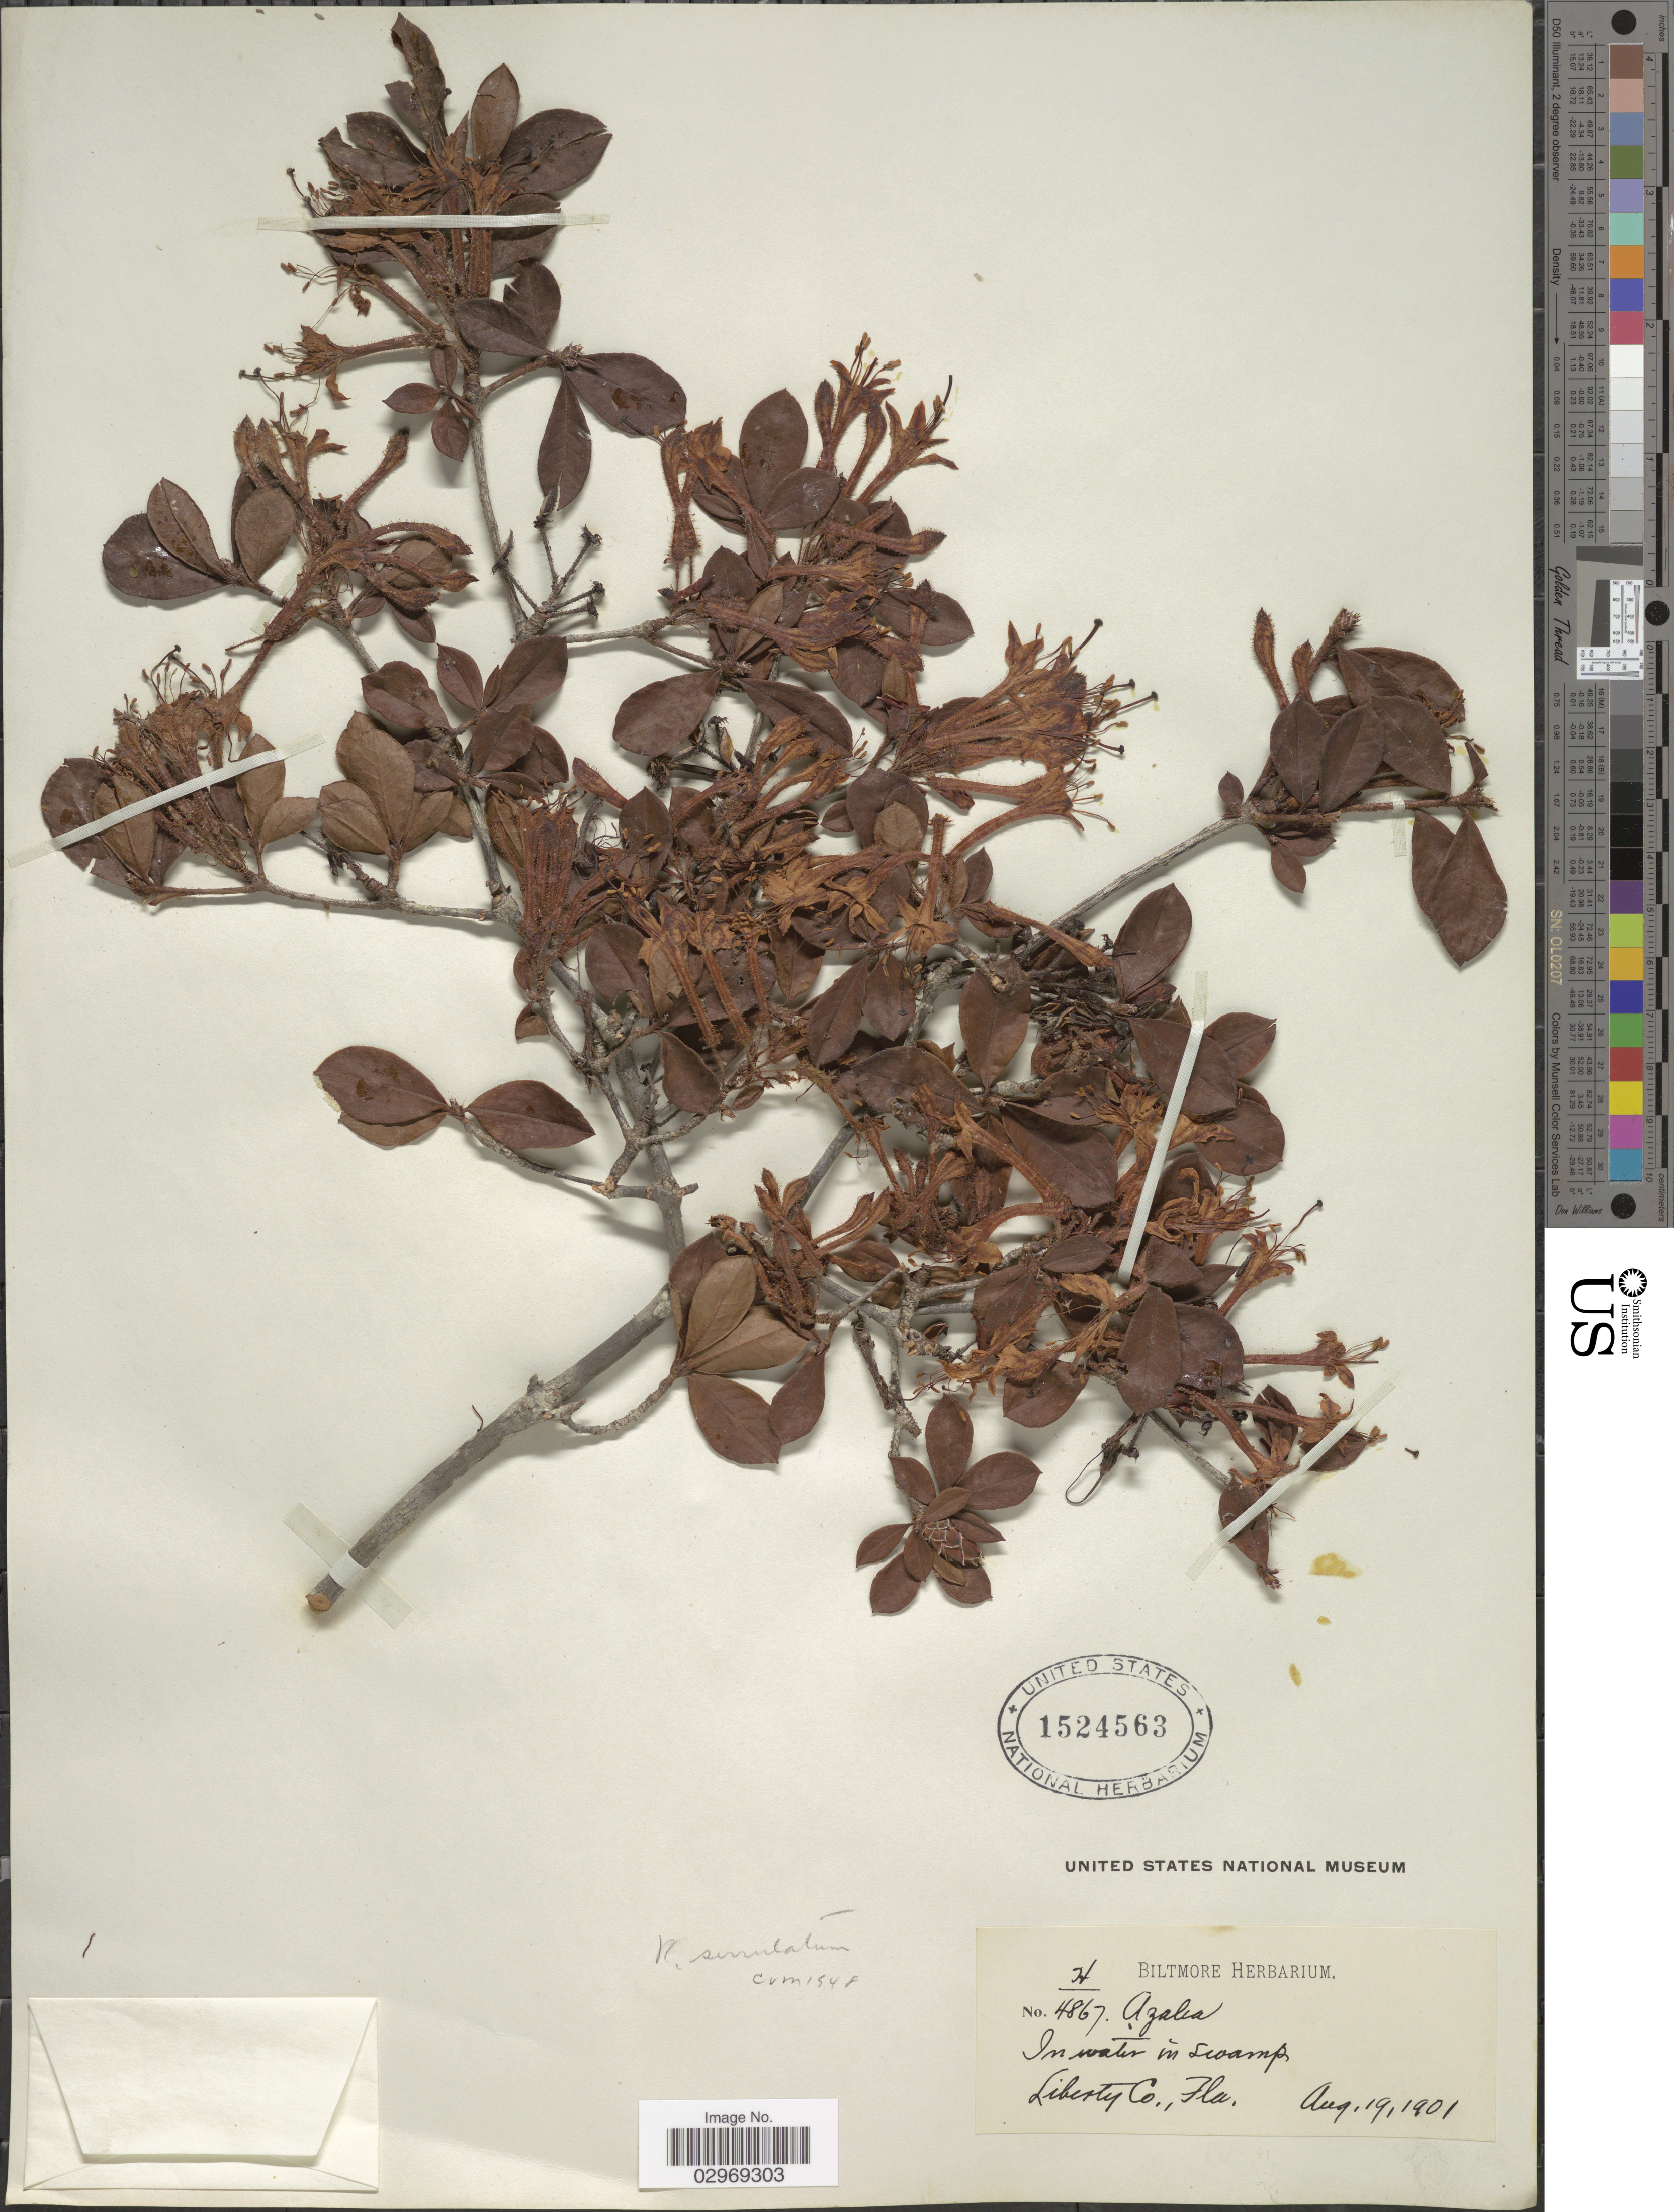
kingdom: Plantae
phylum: Tracheophyta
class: Magnoliopsida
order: Ericales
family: Ericaceae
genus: Rhododendron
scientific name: Rhododendron serrulatum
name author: (Small) Millais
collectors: ex herb. Biltmore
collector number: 4867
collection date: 1901-08-19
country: United States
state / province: Florida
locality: Liberty Co.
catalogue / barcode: US 1524563